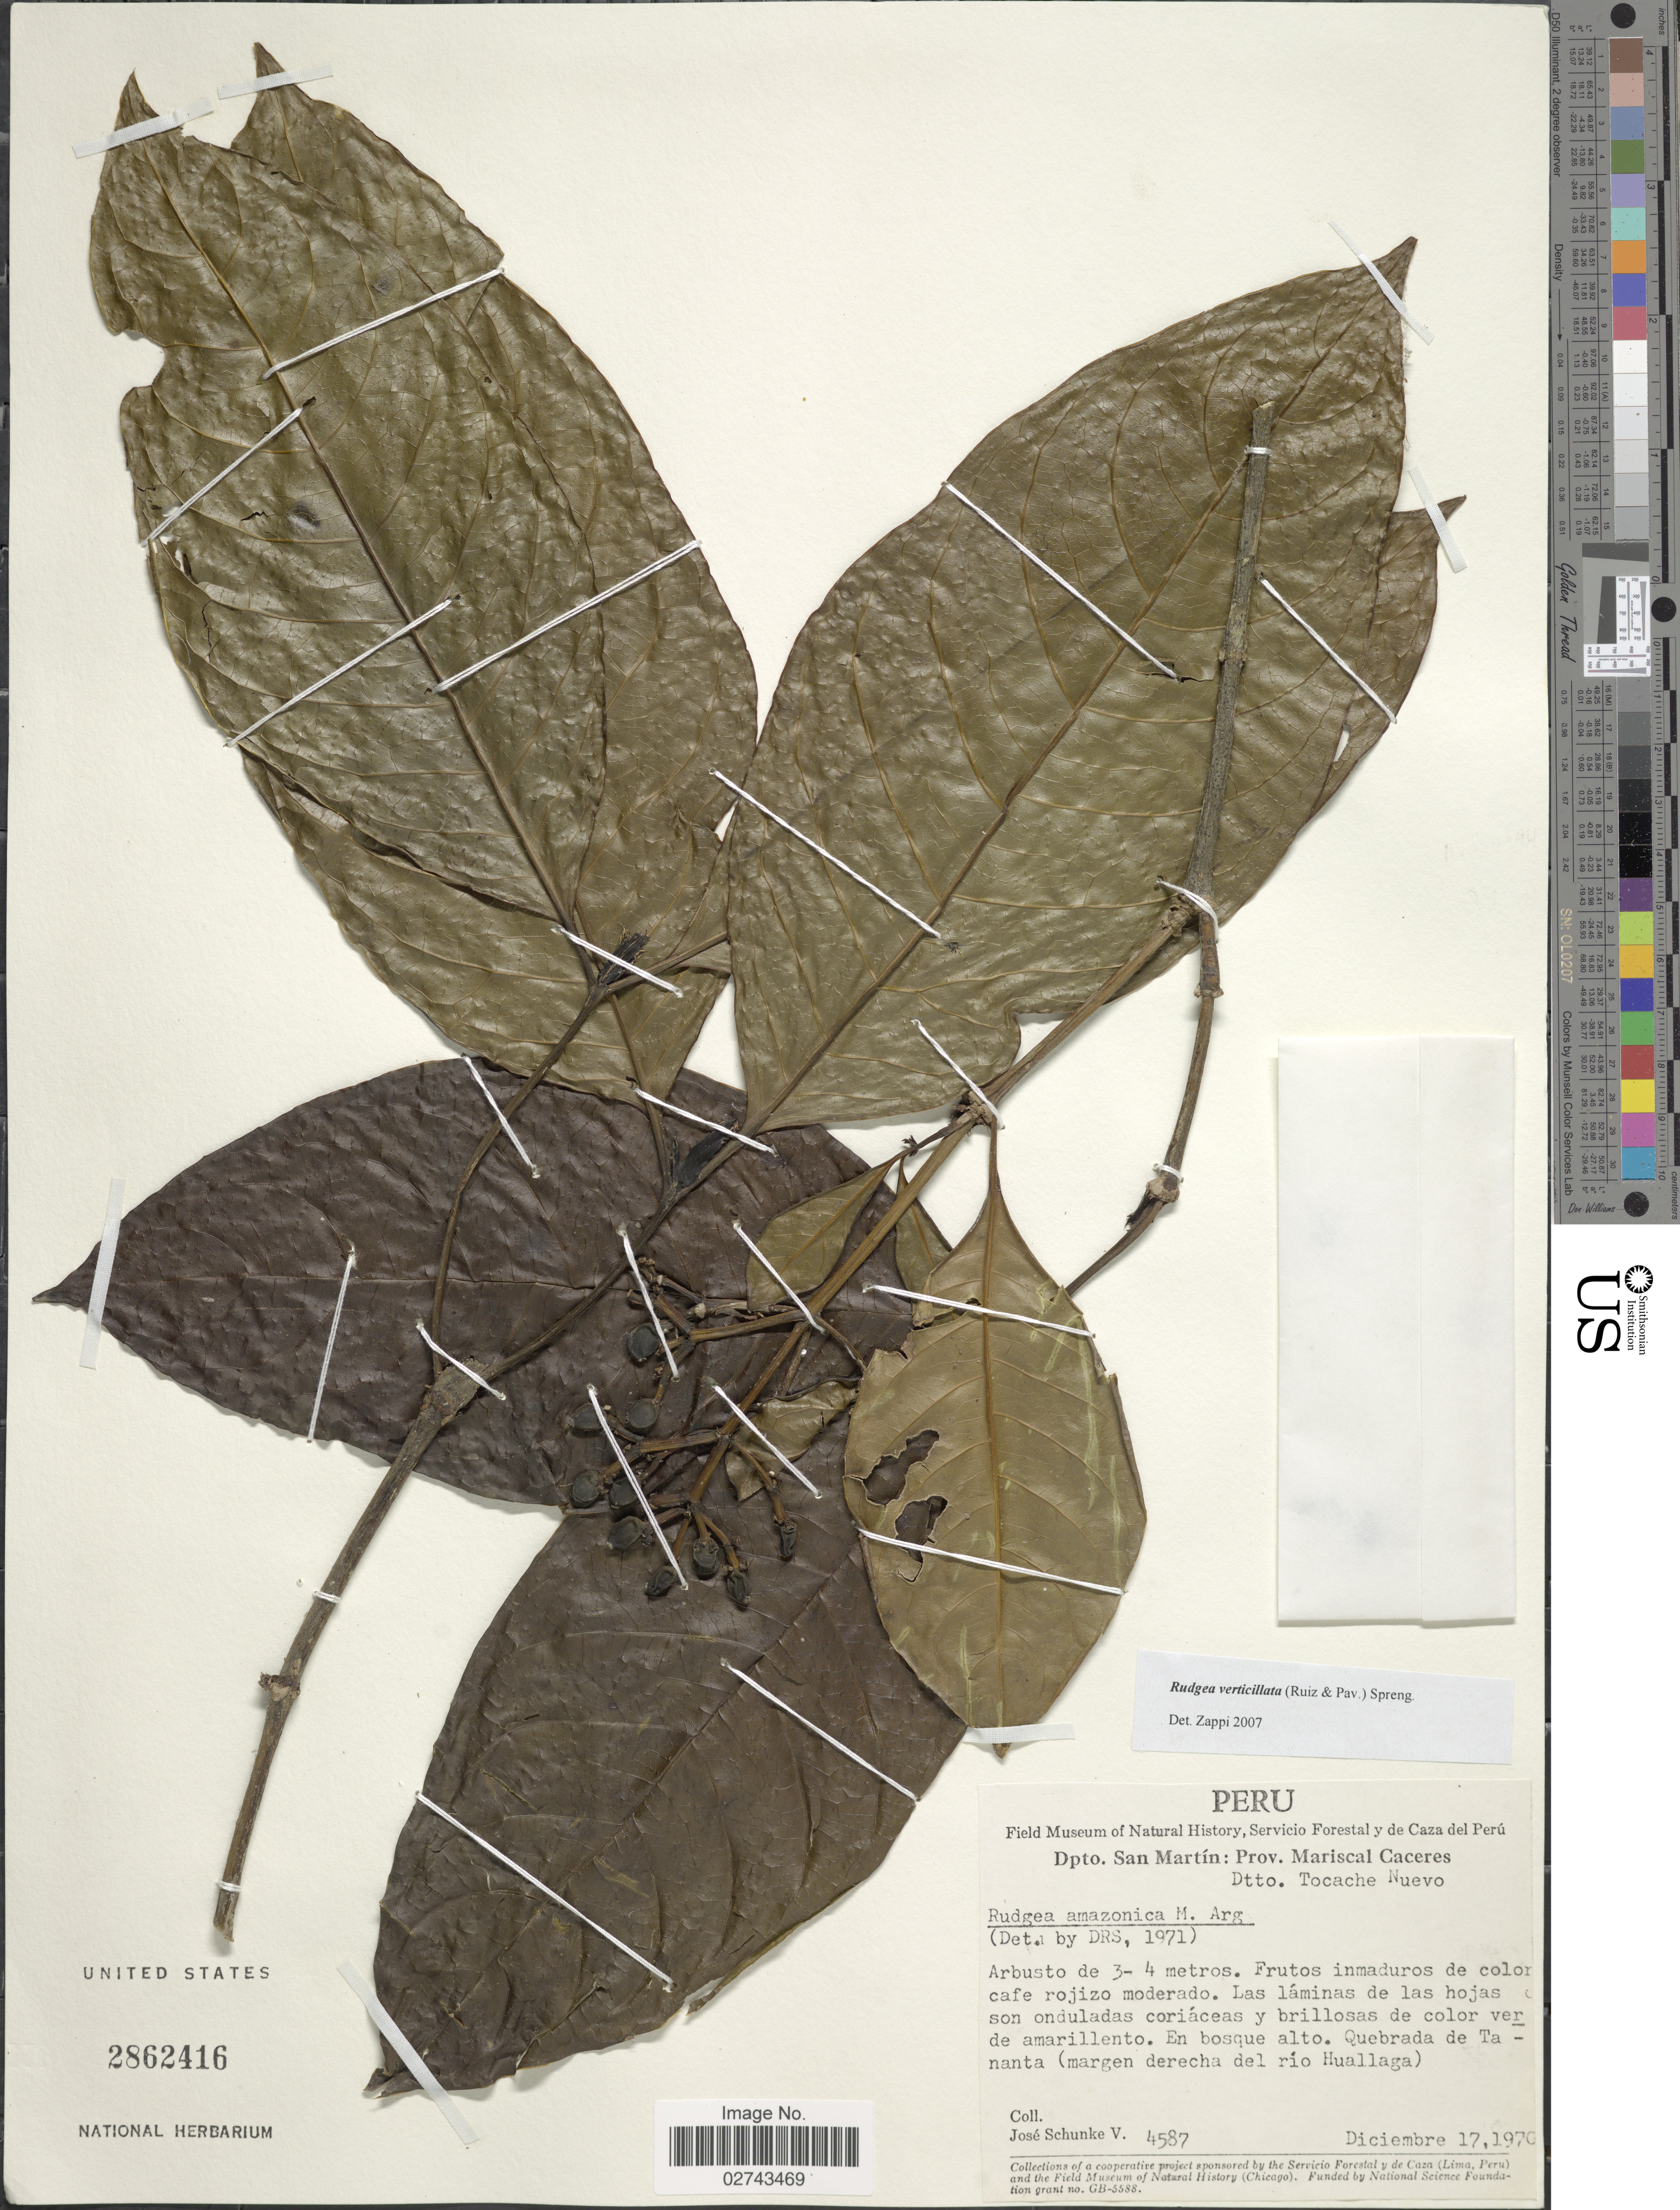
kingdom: Plantae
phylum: Tracheophyta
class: Magnoliopsida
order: Gentianales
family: Rubiaceae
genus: Rudgea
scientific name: Rudgea verticillata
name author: (Ruiz & Pav.) Spreng.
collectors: J. Schunke Vigo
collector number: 4587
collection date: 1970-12-17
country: Peru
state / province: San Martín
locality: Prov. Mariscal Caceres, Dtto. Tocache Nuevo, Quebrada de Tananta (margen derecha del rio Huallaga)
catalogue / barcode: US 2862416